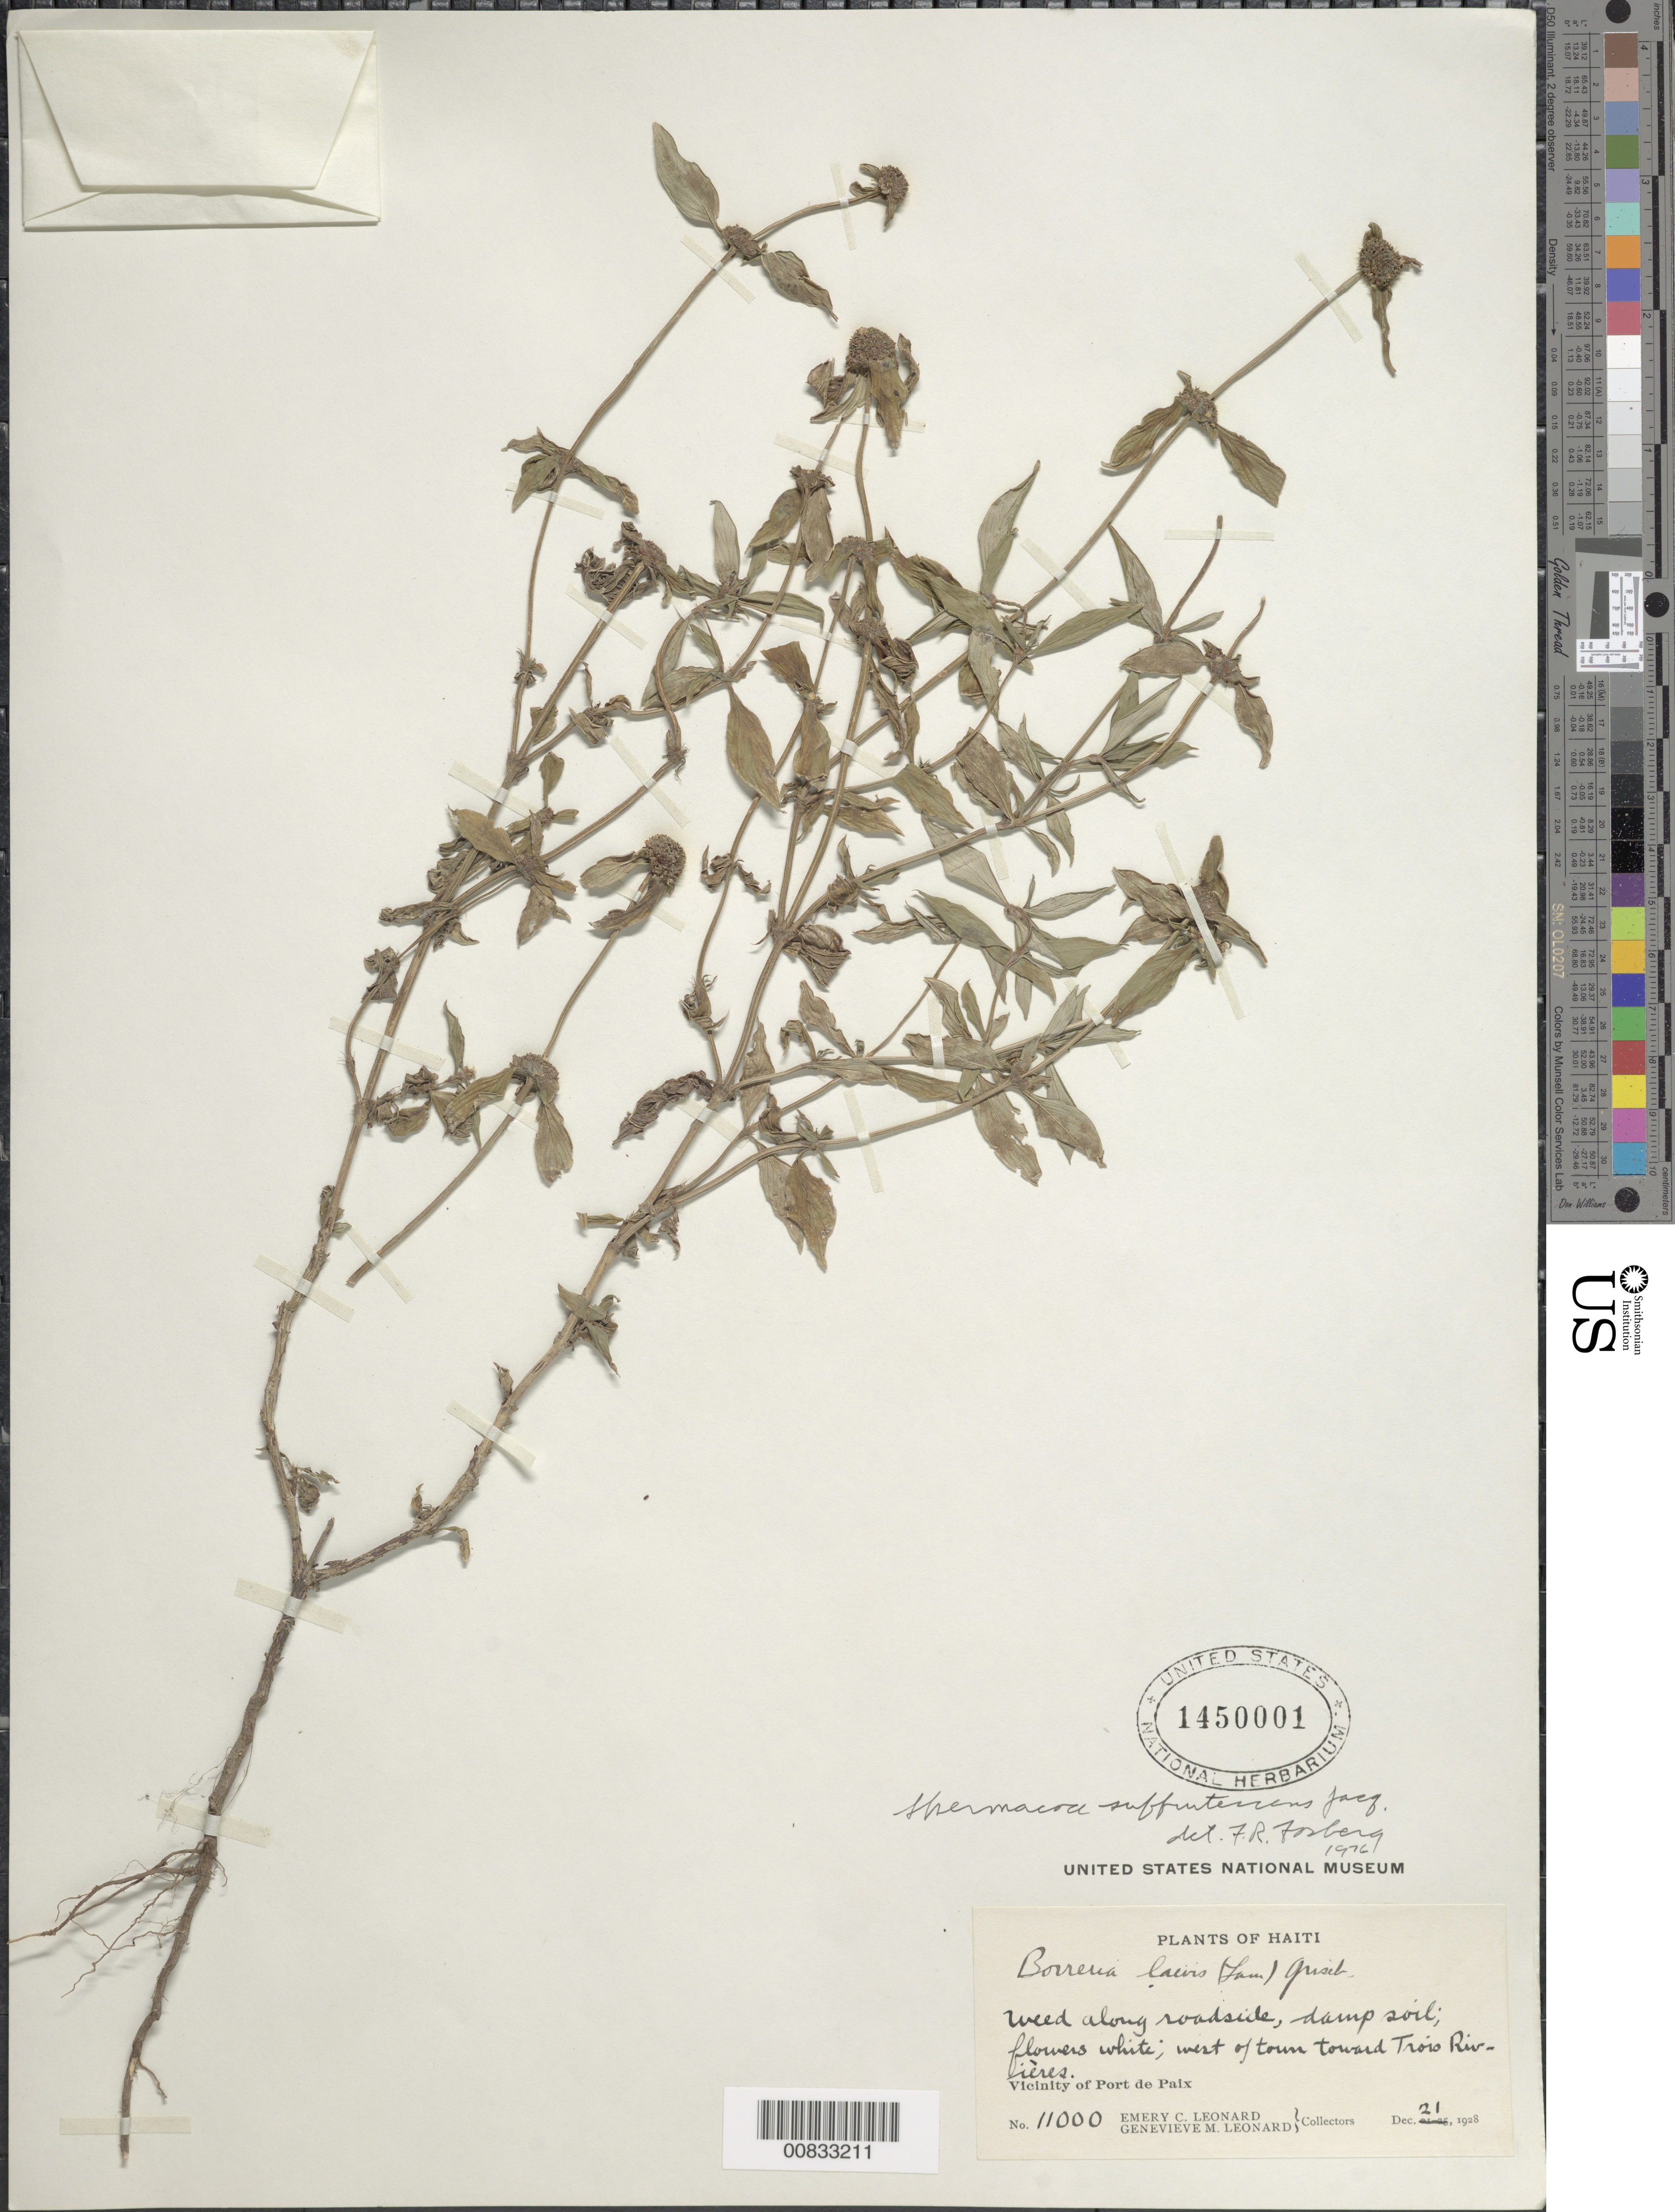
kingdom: Plantae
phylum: Tracheophyta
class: Magnoliopsida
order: Gentianales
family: Rubiaceae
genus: Spermacoce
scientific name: Spermacoce remota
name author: Lam.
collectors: E. C. Leonard & G. M. Leonard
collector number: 11000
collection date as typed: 21 Dec 1928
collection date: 1928-12-21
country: Haiti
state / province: Nord-Ouest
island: Hispaniola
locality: Vicinity of Port de Paix, W of town toward Trois Rivières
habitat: Along roadside, damp soil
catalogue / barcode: US 1450001